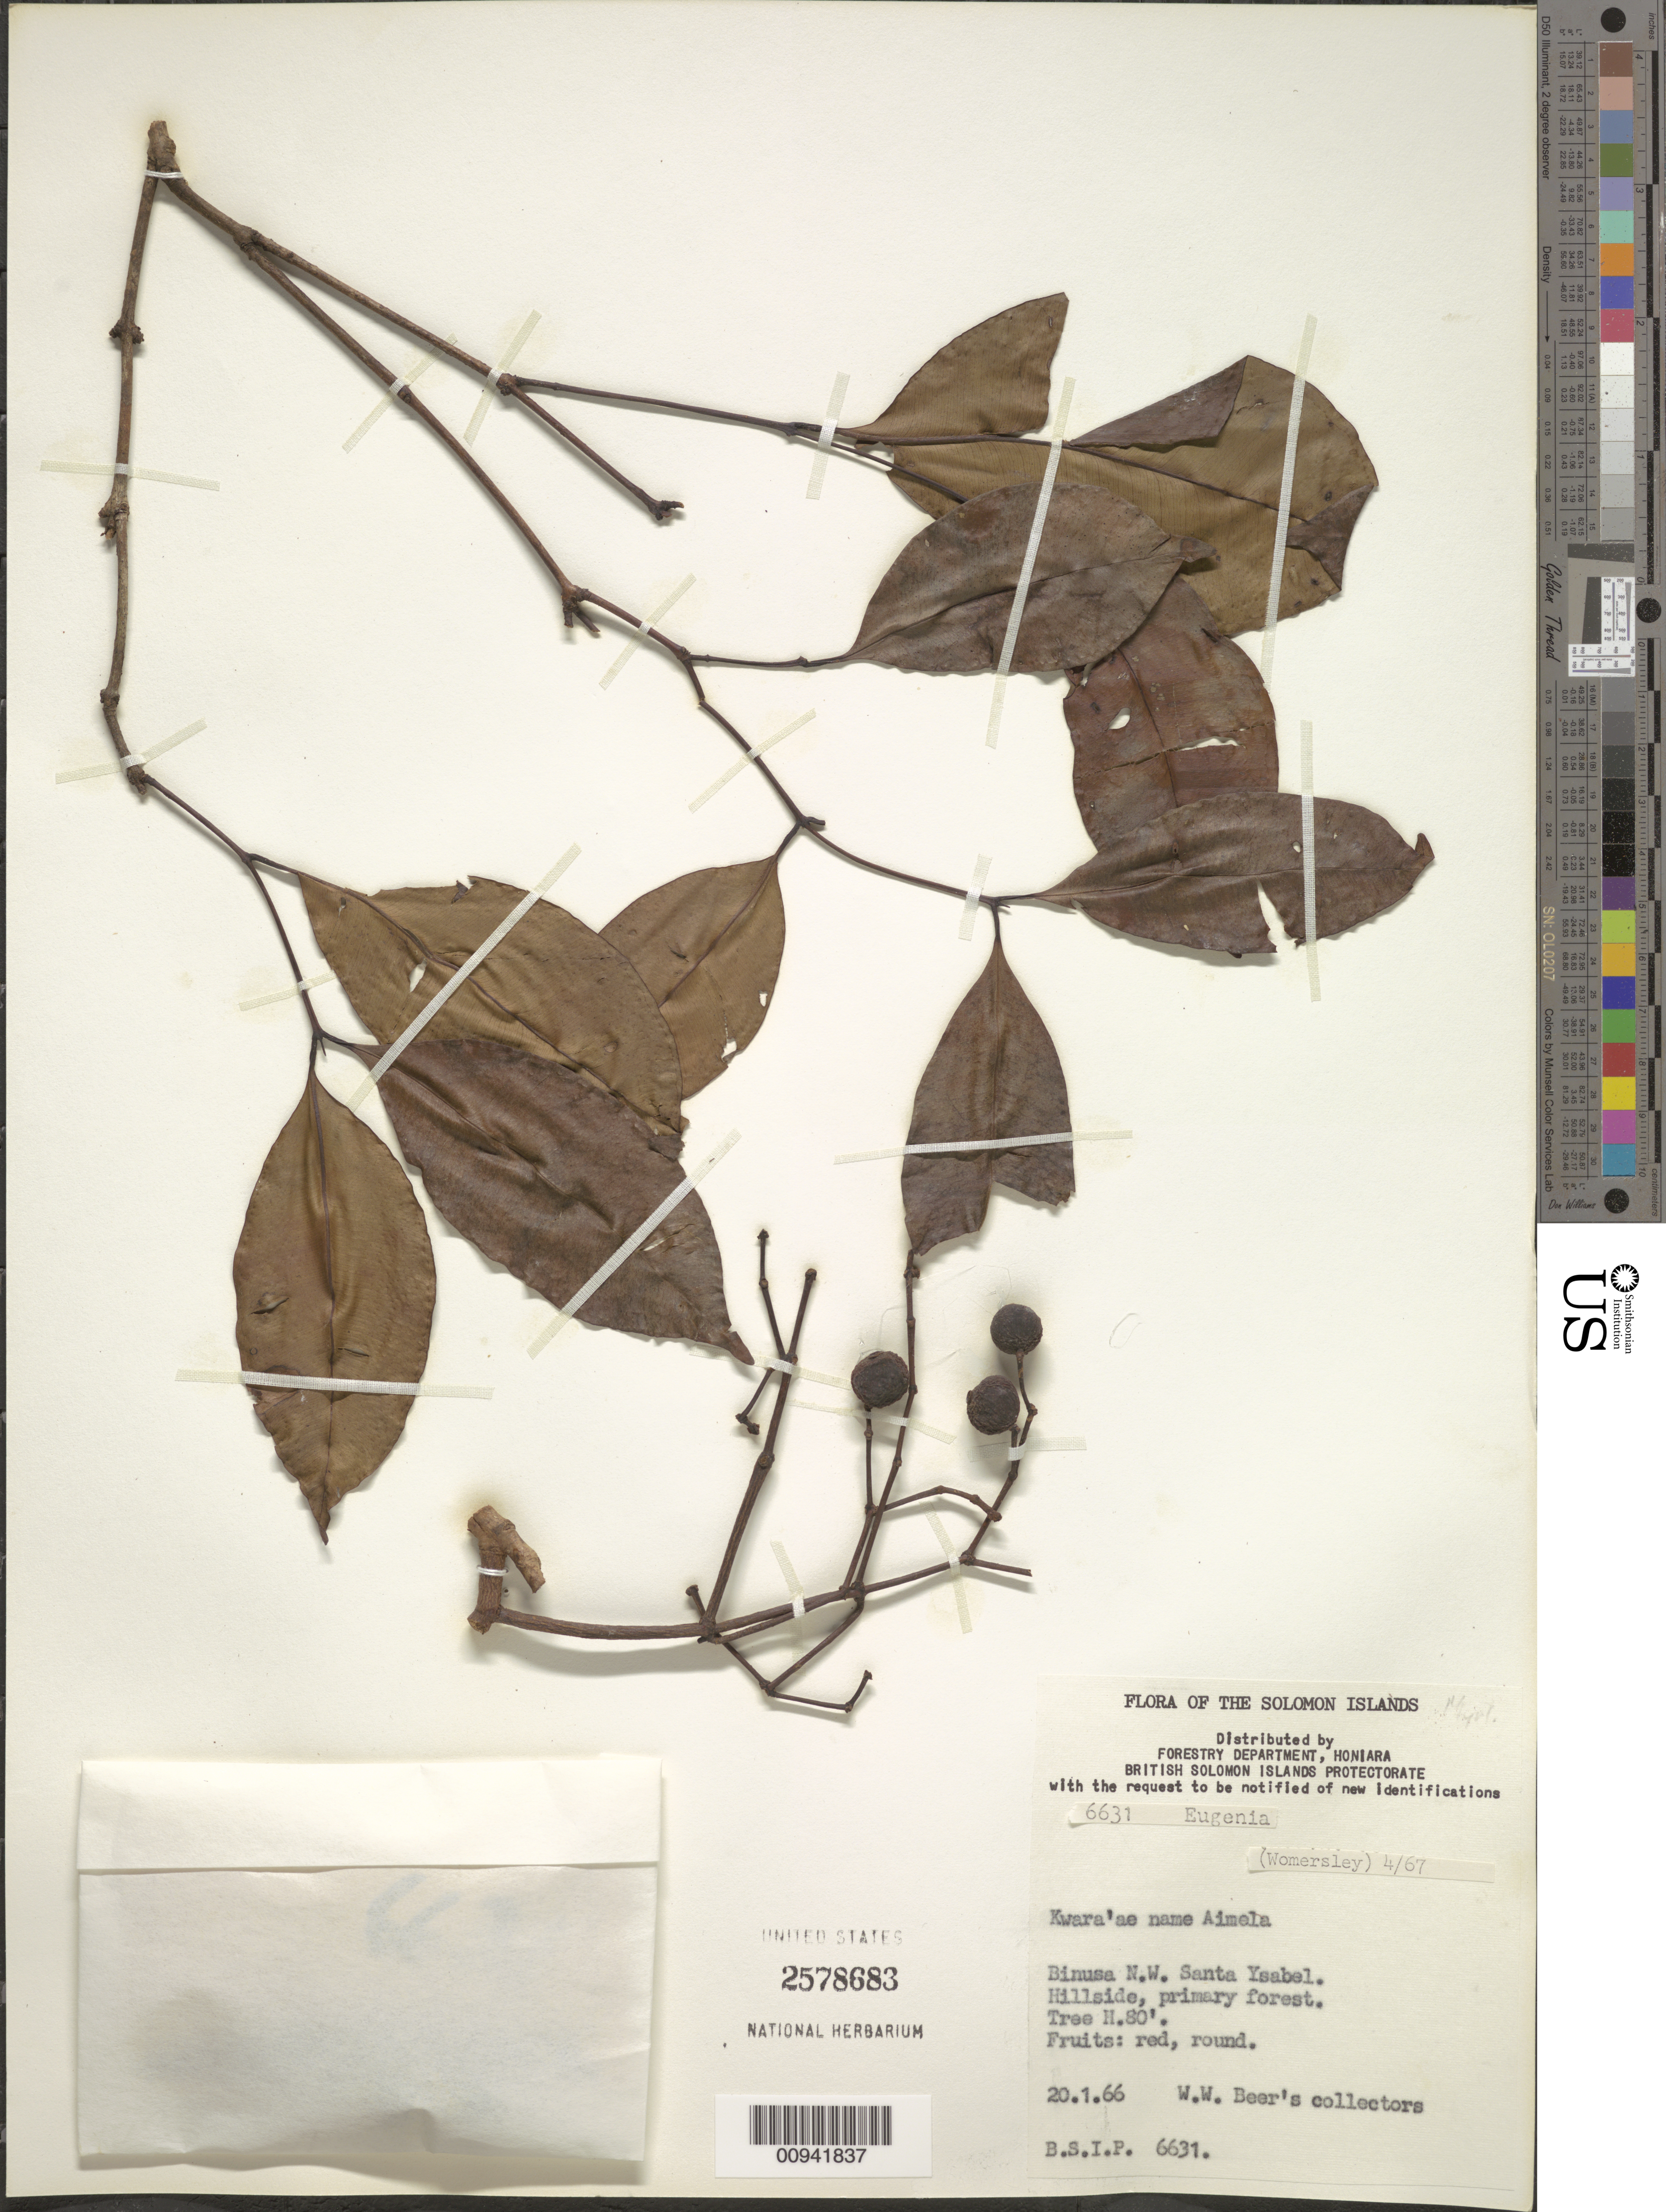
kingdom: Plantae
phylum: Tracheophyta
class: Magnoliopsida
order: Myrtales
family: Myrtaceae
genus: Syzygium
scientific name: Syzygium sp.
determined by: Strong, M. T., (US), Smithsonian Institution - National Museum of Natural History (UNITED STATES)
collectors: W. Beer's Collectors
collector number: BSIP 6631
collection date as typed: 20 Jan 1966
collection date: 1966-01-20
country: Solomon Islands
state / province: Isabel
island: Santa Isabel [Ysabel]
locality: Binusa N.W. Santa Ysabel.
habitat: Hillside, primary forest.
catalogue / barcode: US 2578683